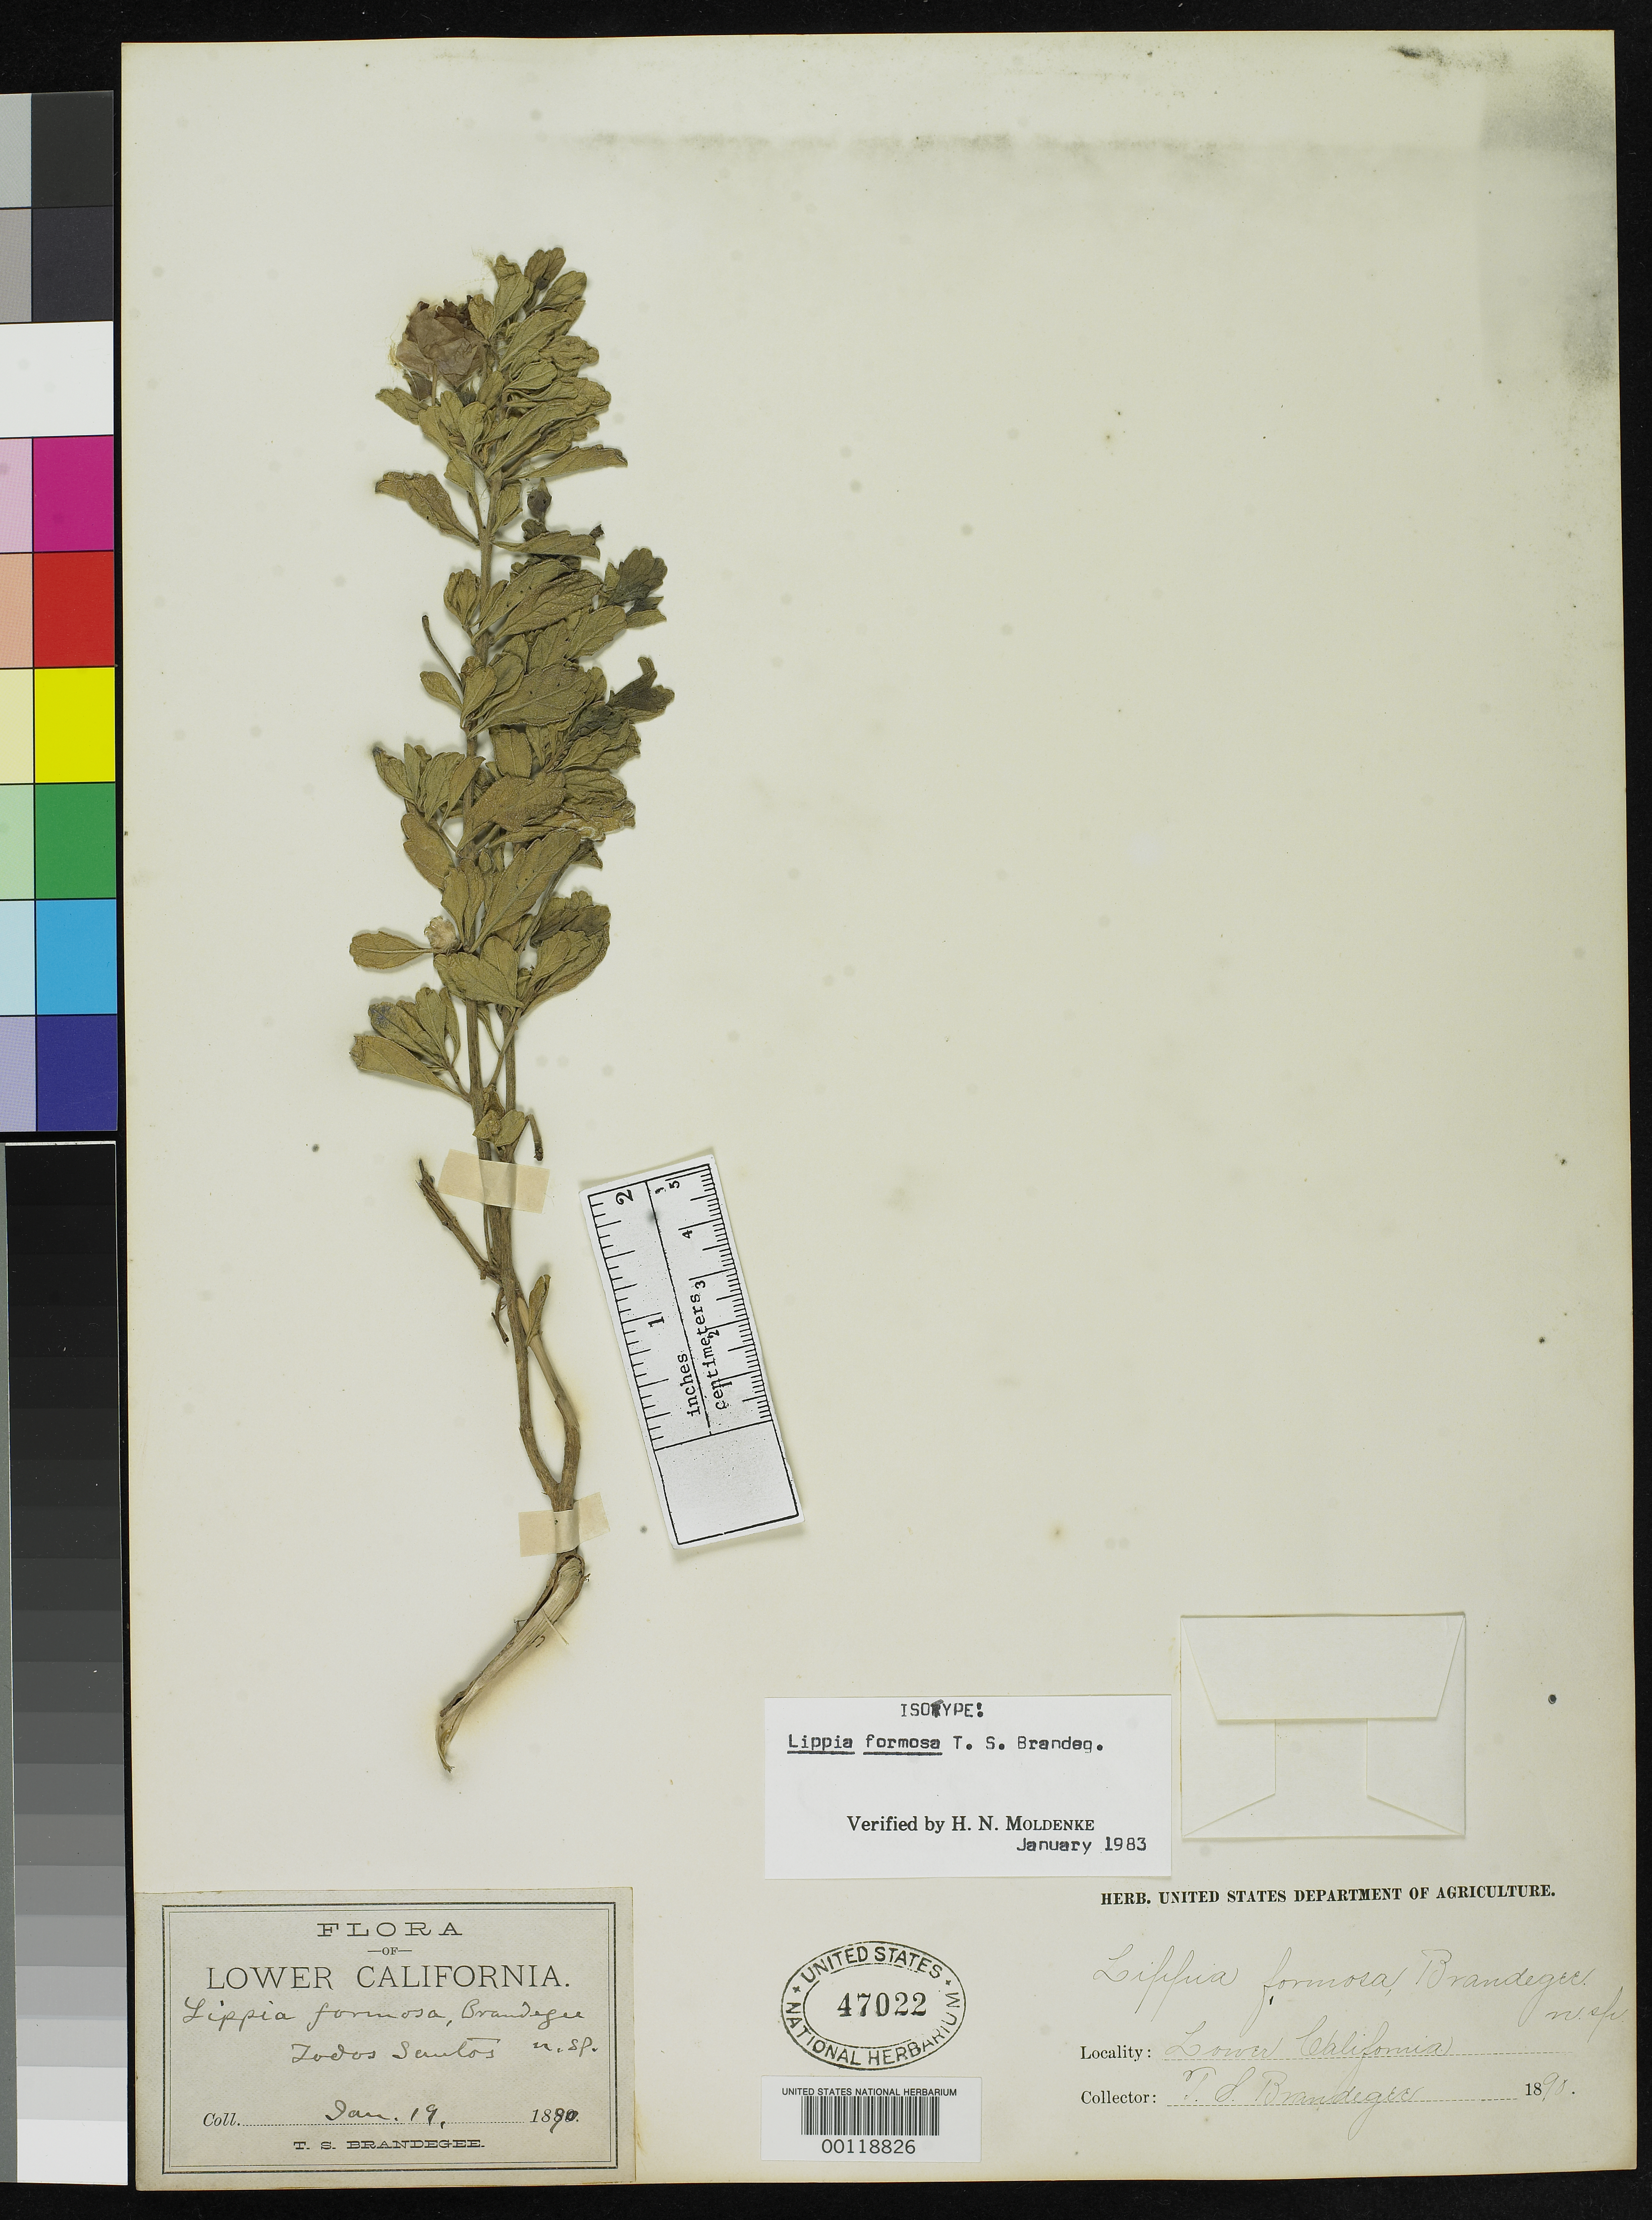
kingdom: Plantae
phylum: Tracheophyta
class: Magnoliopsida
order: Lamiales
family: Verbenaceae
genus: Lippia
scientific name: Lippia formosa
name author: Brandegee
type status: Isotype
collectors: T. S. Brandegee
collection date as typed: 19 Jan 1890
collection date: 1890-01-19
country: Mexico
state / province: Baja California Sur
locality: Todos Santos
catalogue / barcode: US 47022